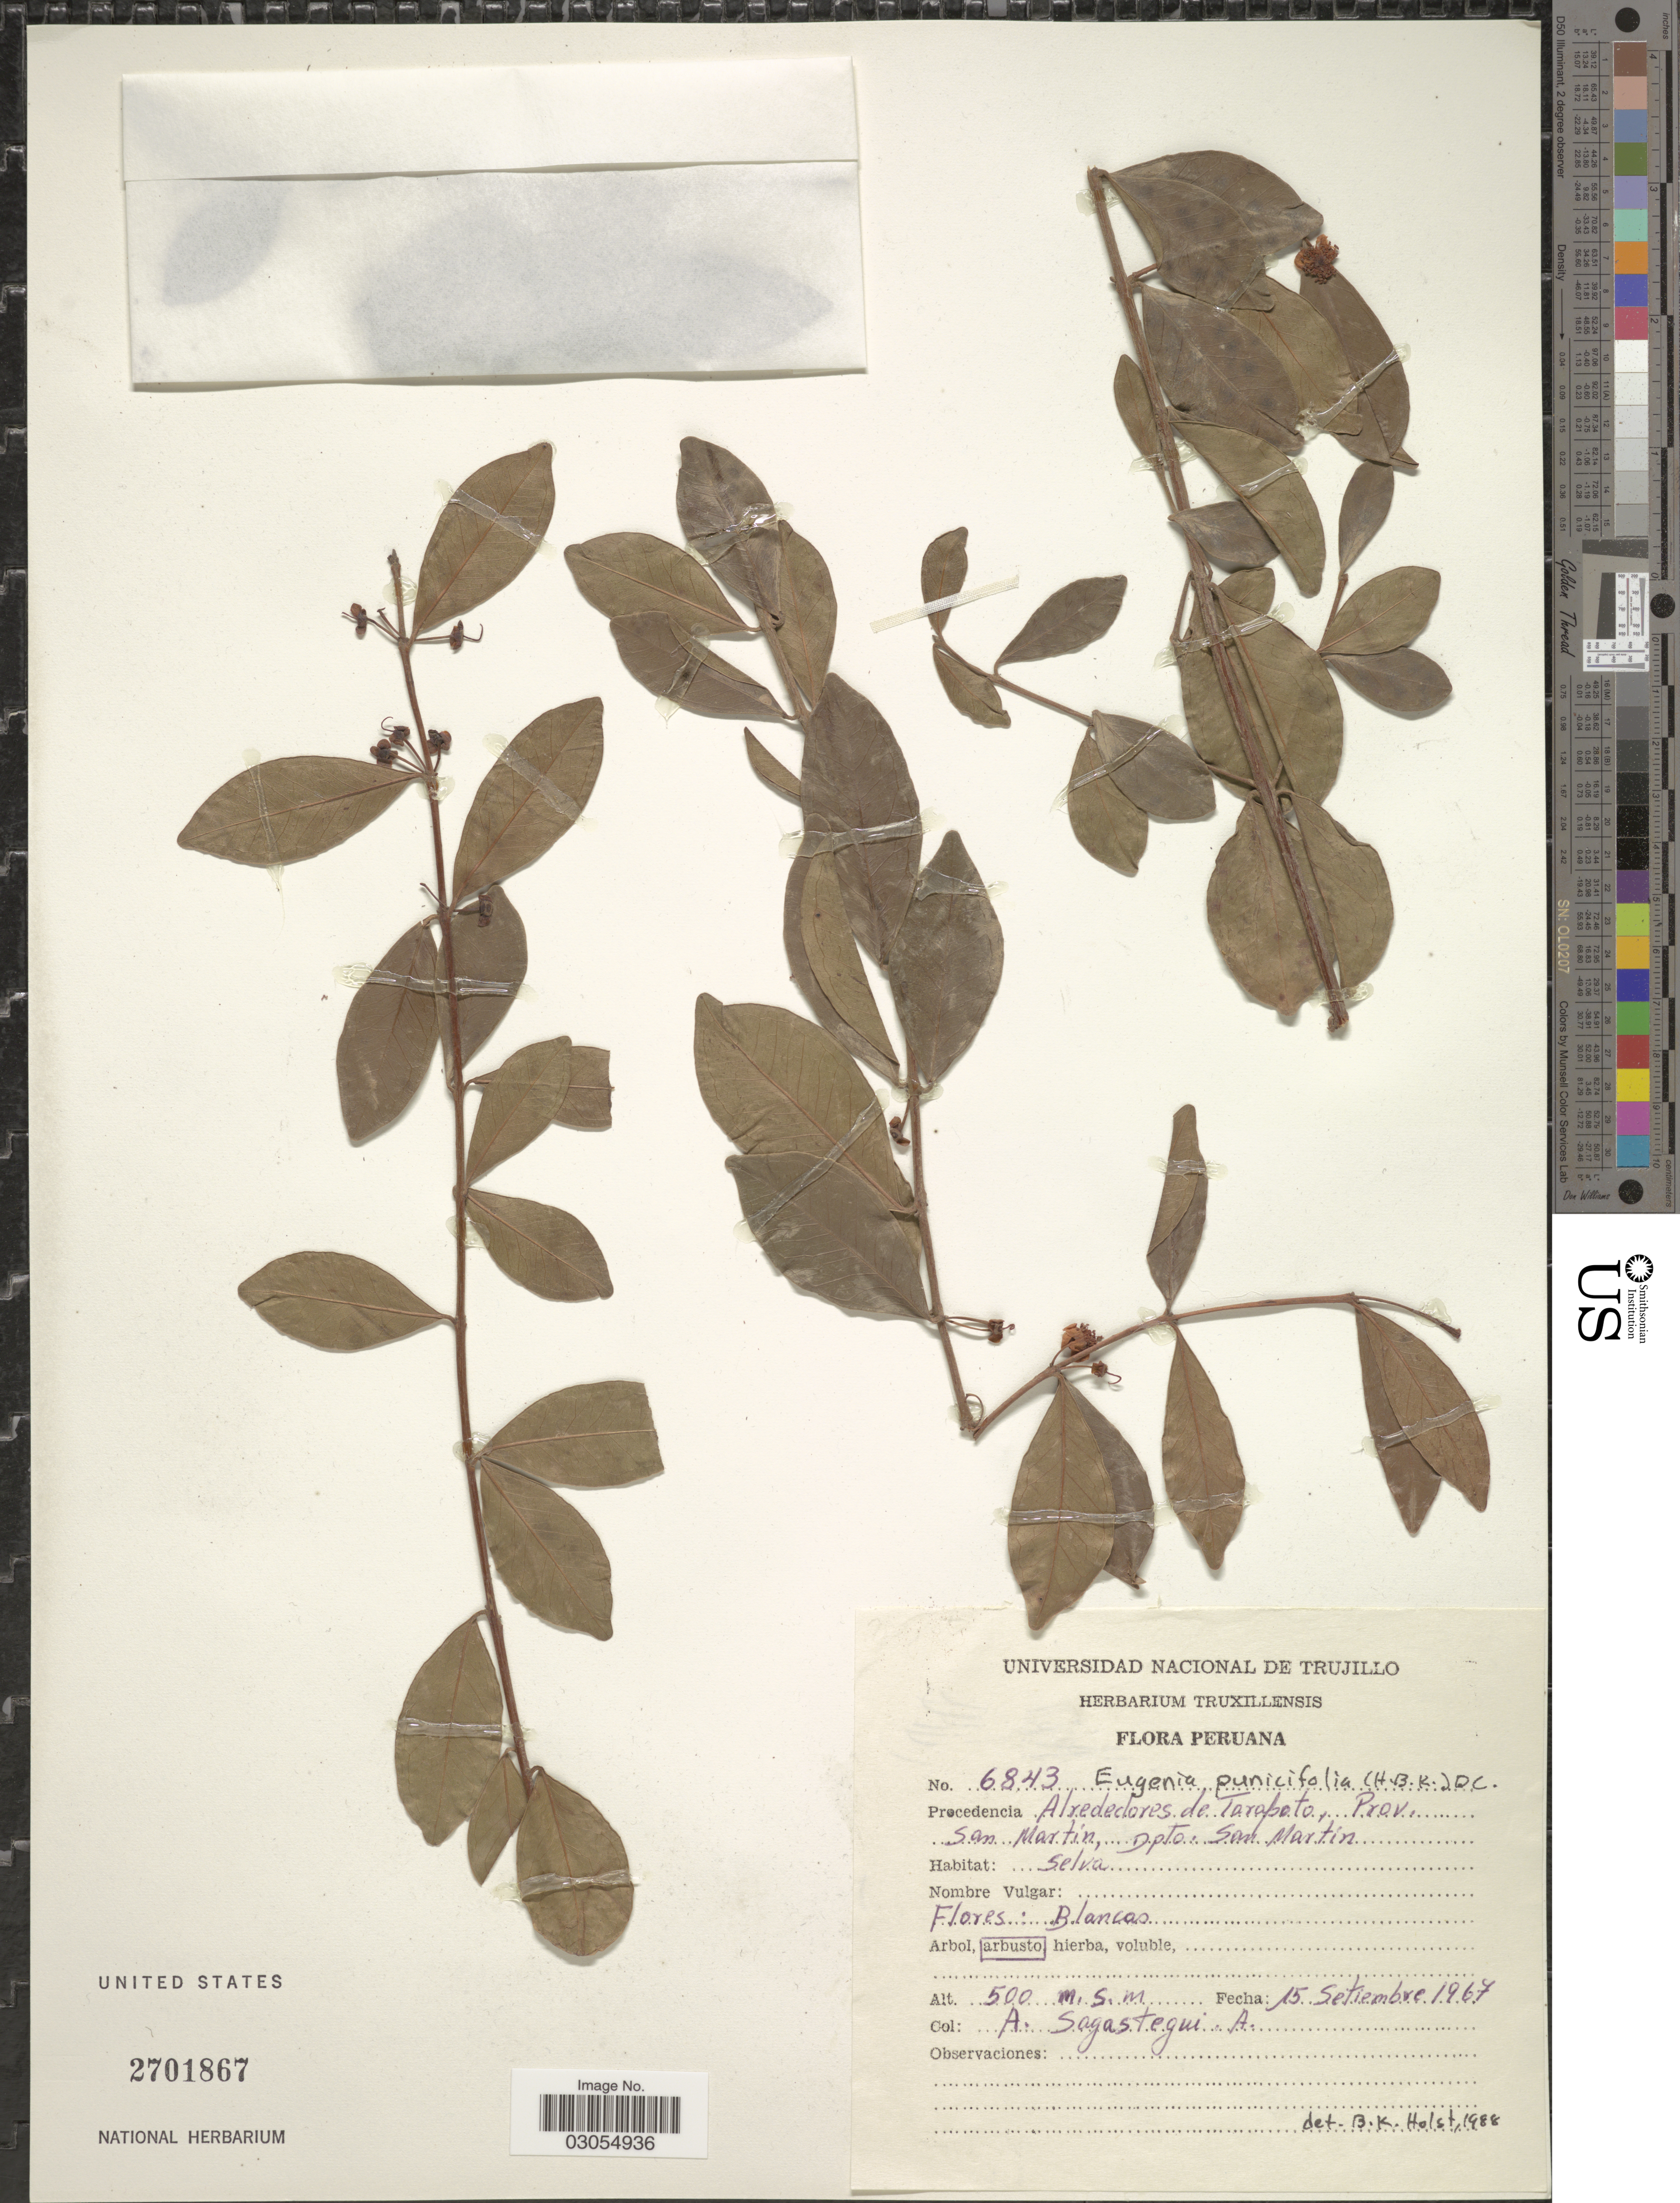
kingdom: Plantae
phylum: Tracheophyta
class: Magnoliopsida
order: Myrtales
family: Myrtaceae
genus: Eugenia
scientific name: Eugenia punicifolia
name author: (Kunth) DC.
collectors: A. Sagástegui A.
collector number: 6843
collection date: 1967-09-15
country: Peru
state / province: San Martín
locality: Procedencia Alrededores de Tarapoto, Prov. San Martin, Dpto. San Martin.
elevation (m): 500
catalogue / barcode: US 2701867